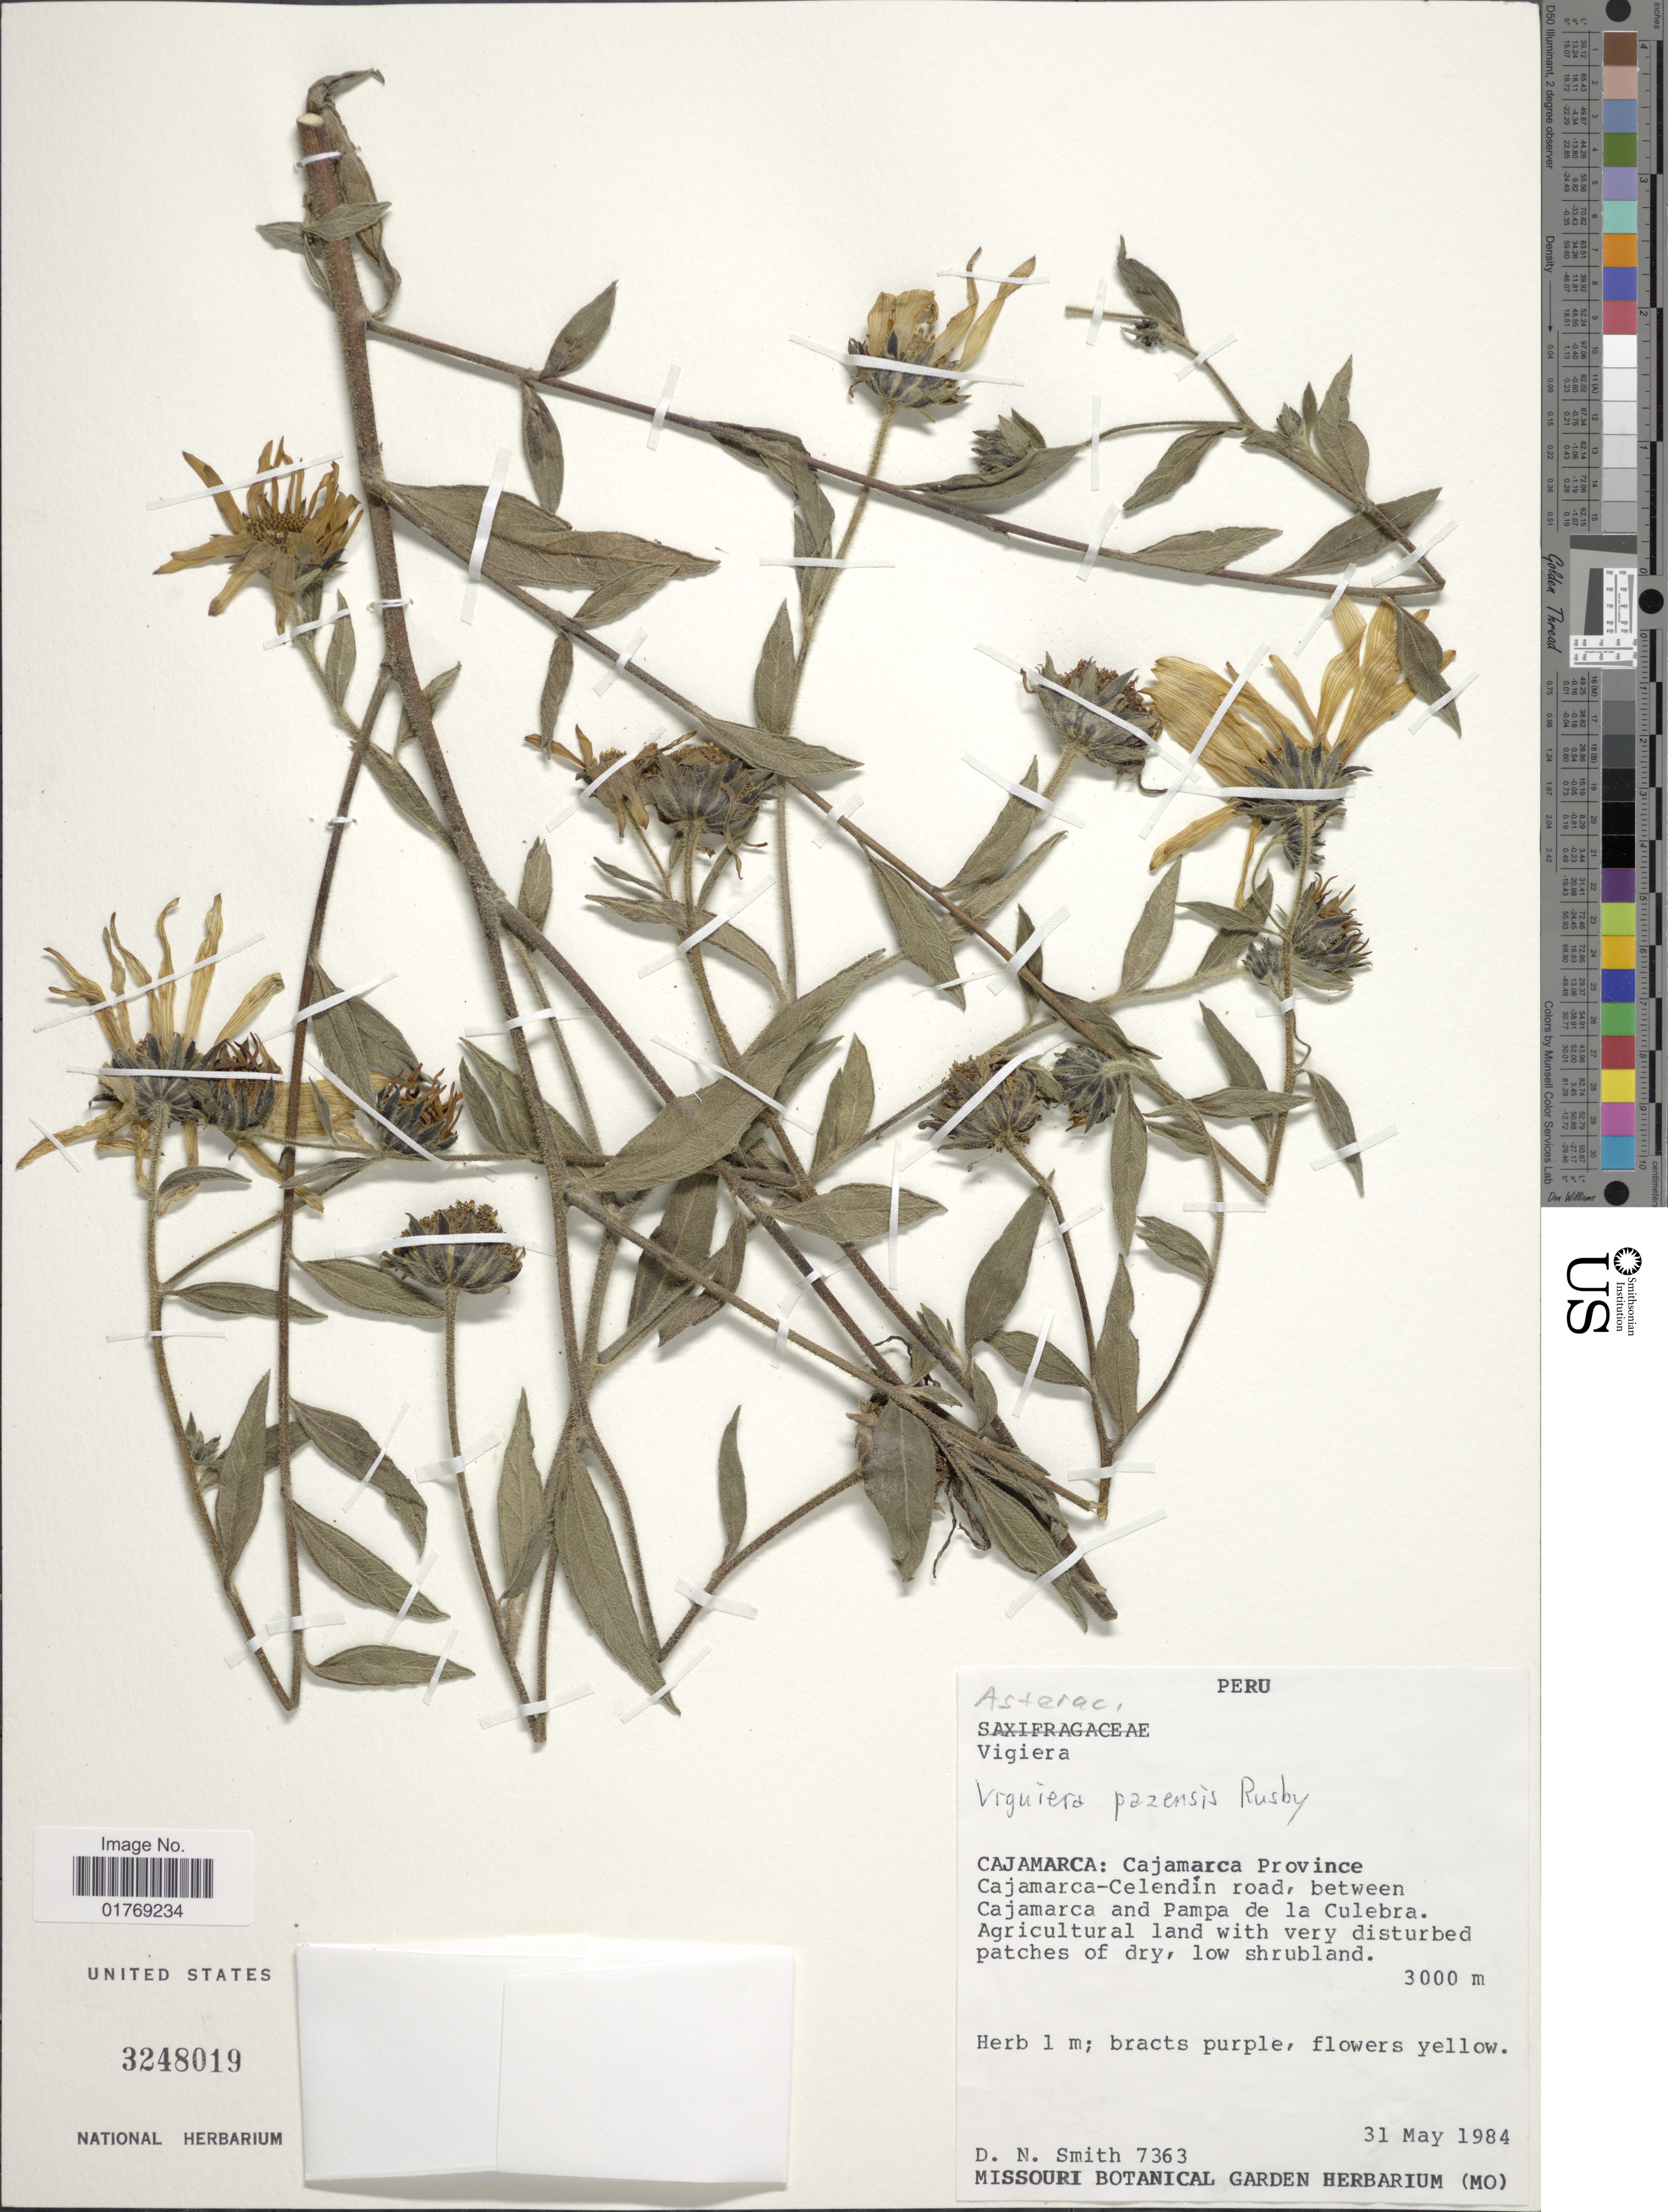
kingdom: Plantae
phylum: Tracheophyta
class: Magnoliopsida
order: Asterales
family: Asteraceae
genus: Viguiera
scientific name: Viguiera sp.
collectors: D. Smith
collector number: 7363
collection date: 1984-05-31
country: Peru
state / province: Cajamarca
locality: Cajamarca: Cajamarca Province. Cajamarca-Celendín road, between Cajamarca and Pampa de la Culebra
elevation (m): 3000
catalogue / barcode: US 3248019